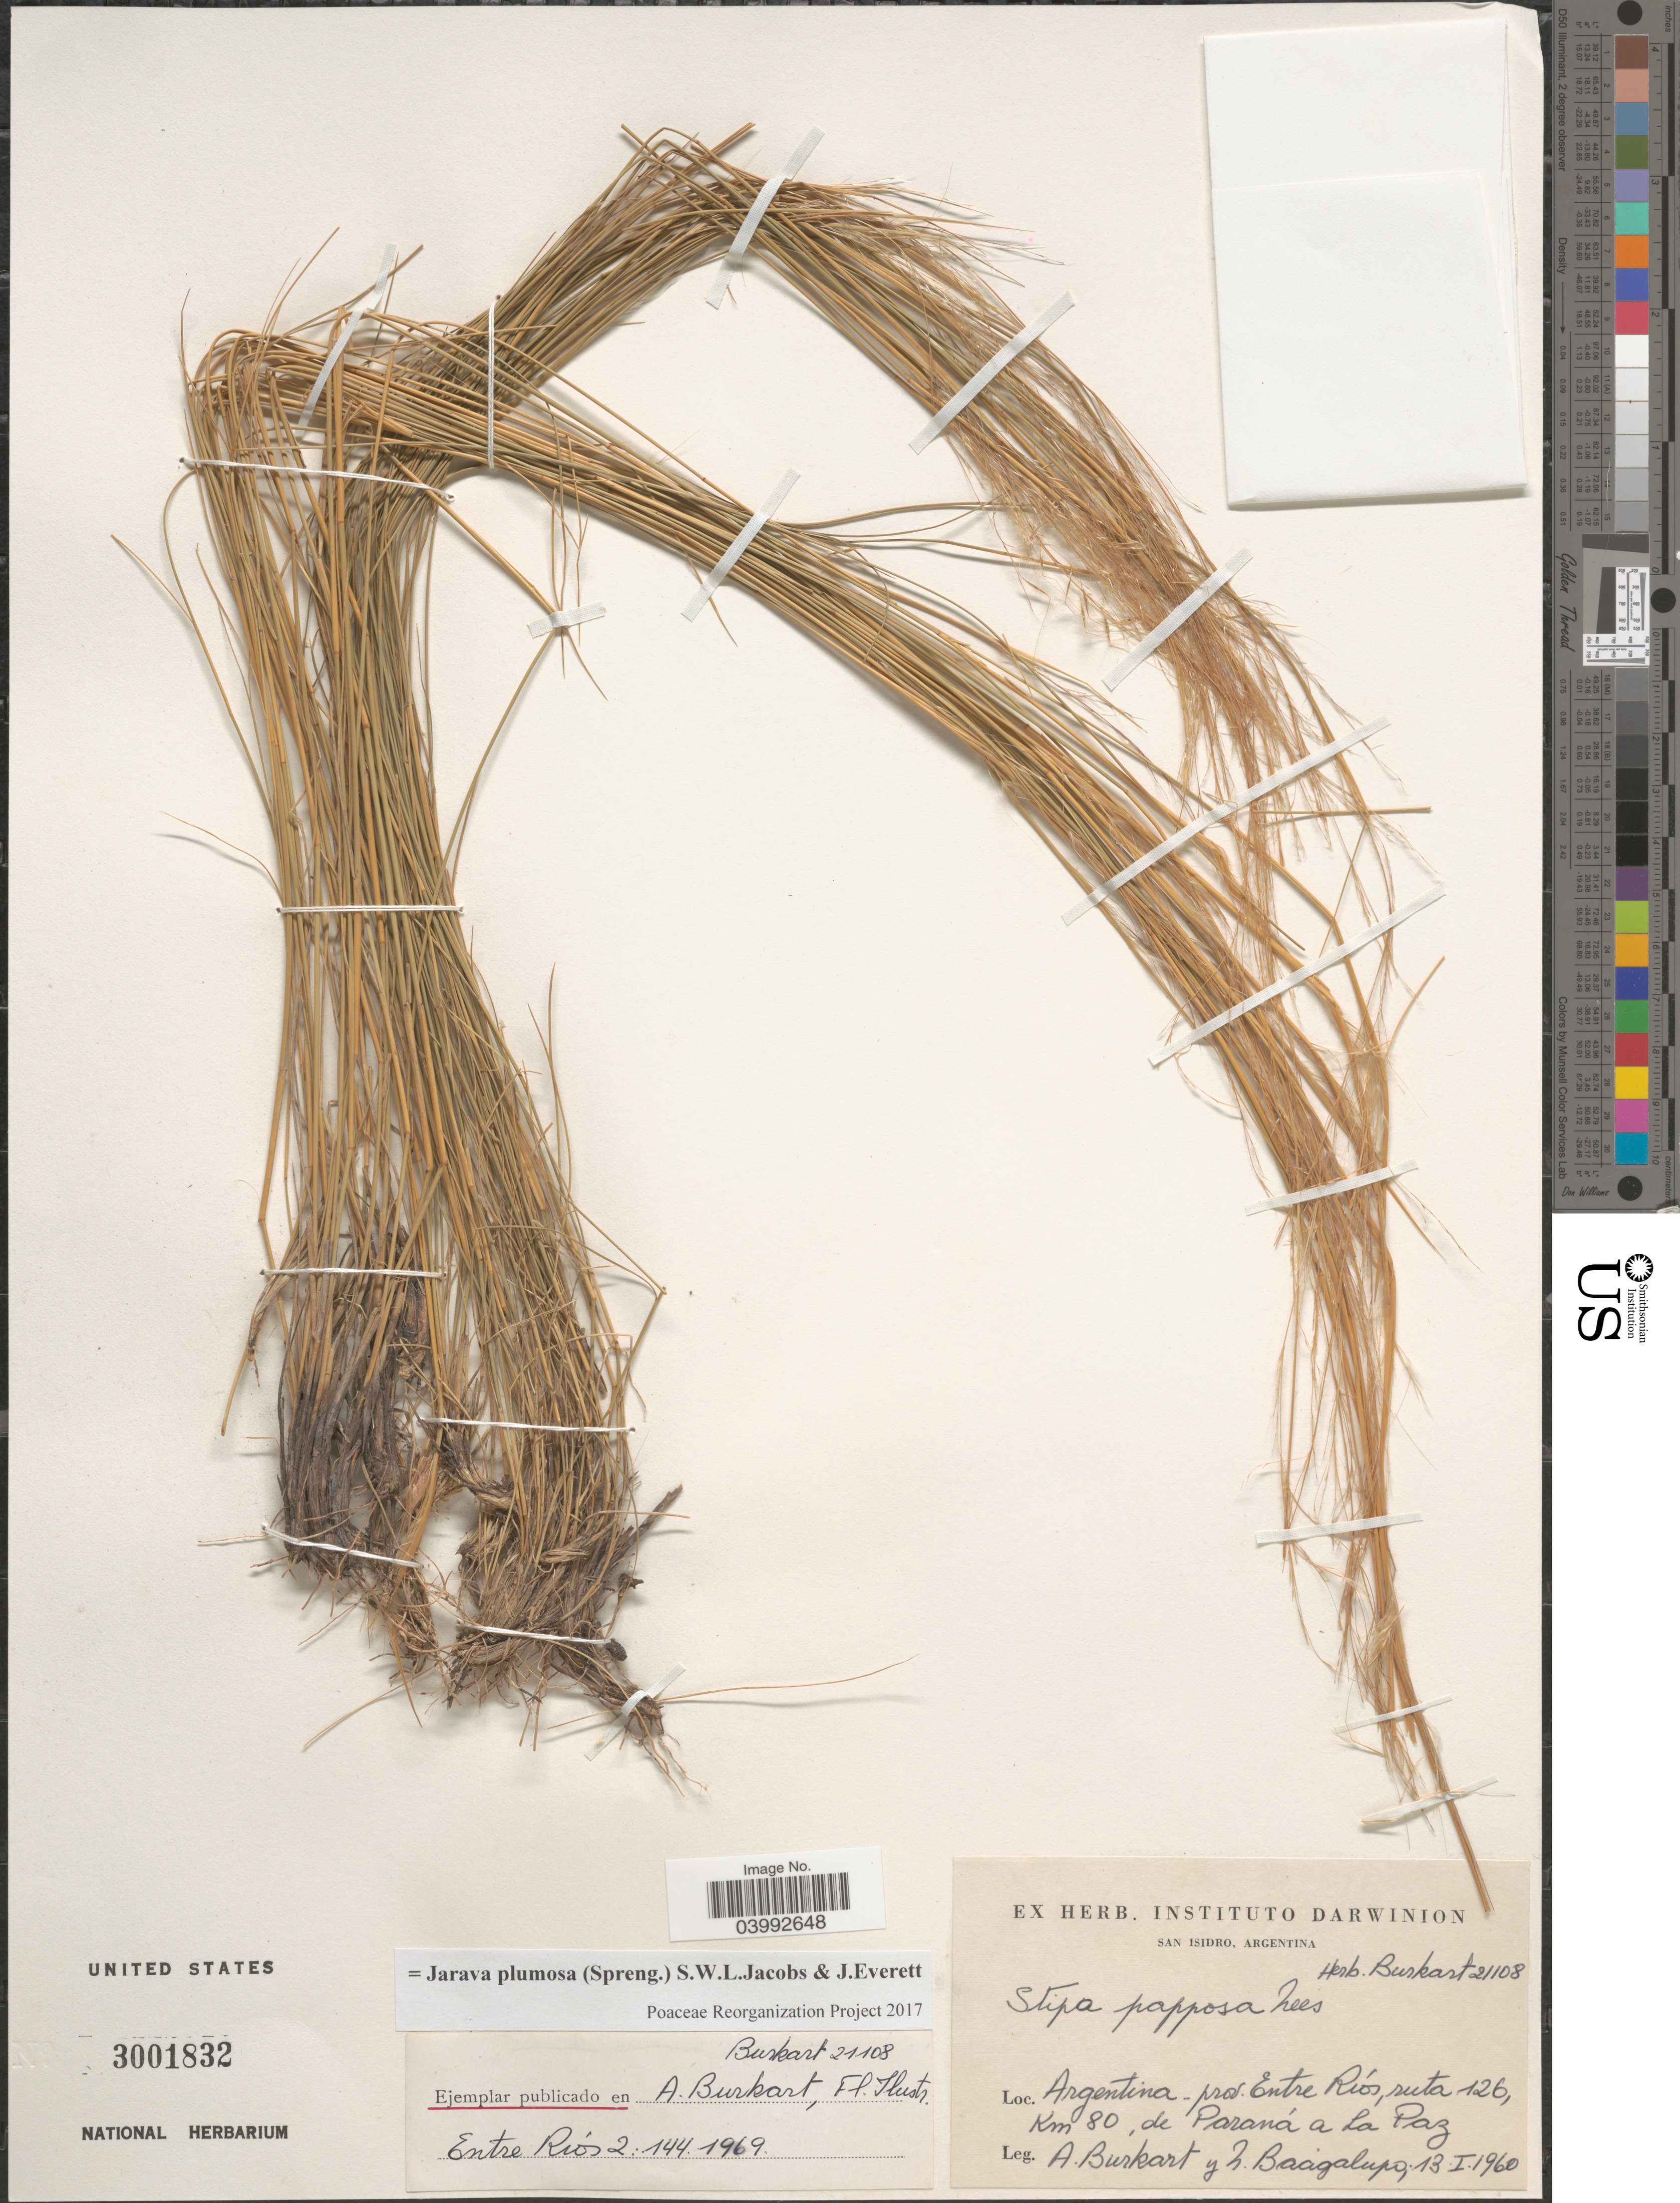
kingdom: Plantae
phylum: Tracheophyta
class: Liliopsida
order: Poales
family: Poaceae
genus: Stipa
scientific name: Stipa papposa Nees, nom. illeg.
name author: Nees in Mart.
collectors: A. E. Burkart & N. M. Bacigalupo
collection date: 1960-01-13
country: Argentina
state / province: Entre Rios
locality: Ruta 126, Km 80, de Paraná a La Paz.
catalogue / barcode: US 3001832